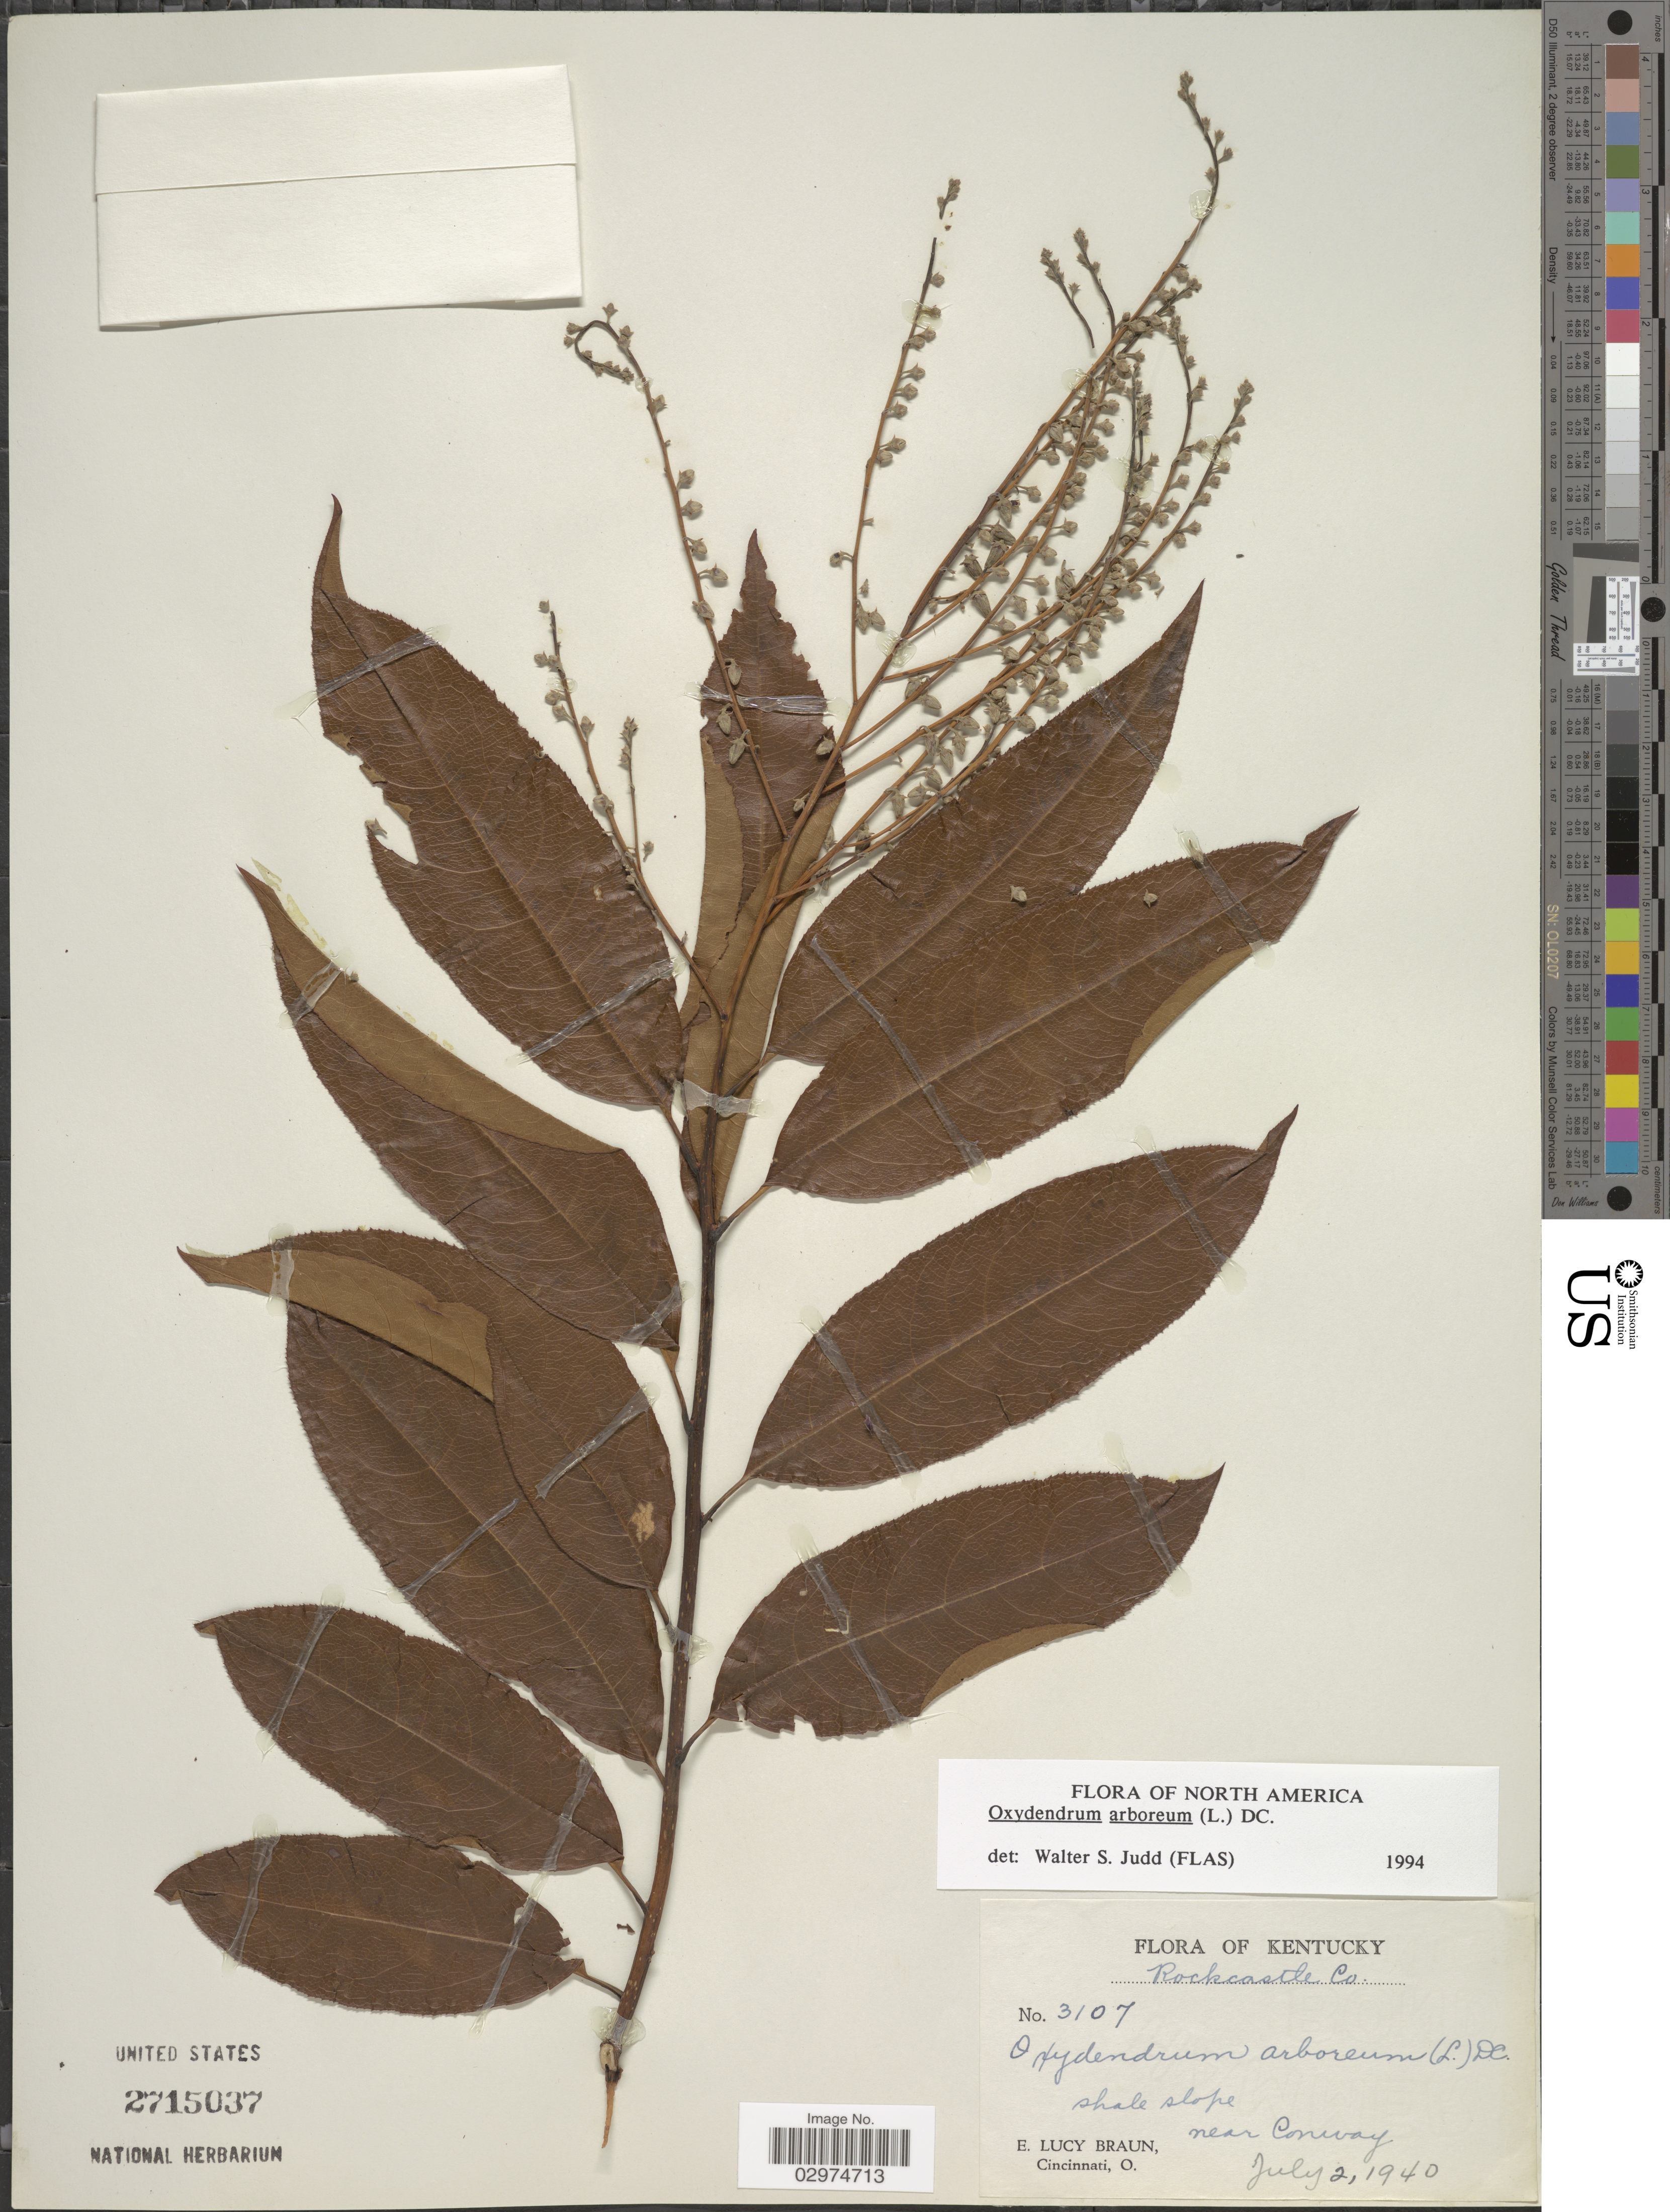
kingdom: Plantae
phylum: Tracheophyta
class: Magnoliopsida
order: Ericales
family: Ericaceae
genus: Oxydendrum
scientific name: Oxydendrum arboreum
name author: (L.) DC.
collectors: E. L. Braun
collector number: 3107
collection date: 1940-07-02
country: United States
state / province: Kentucky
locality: Rockcastle Co., shale slope near Conway.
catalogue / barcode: US 2715037